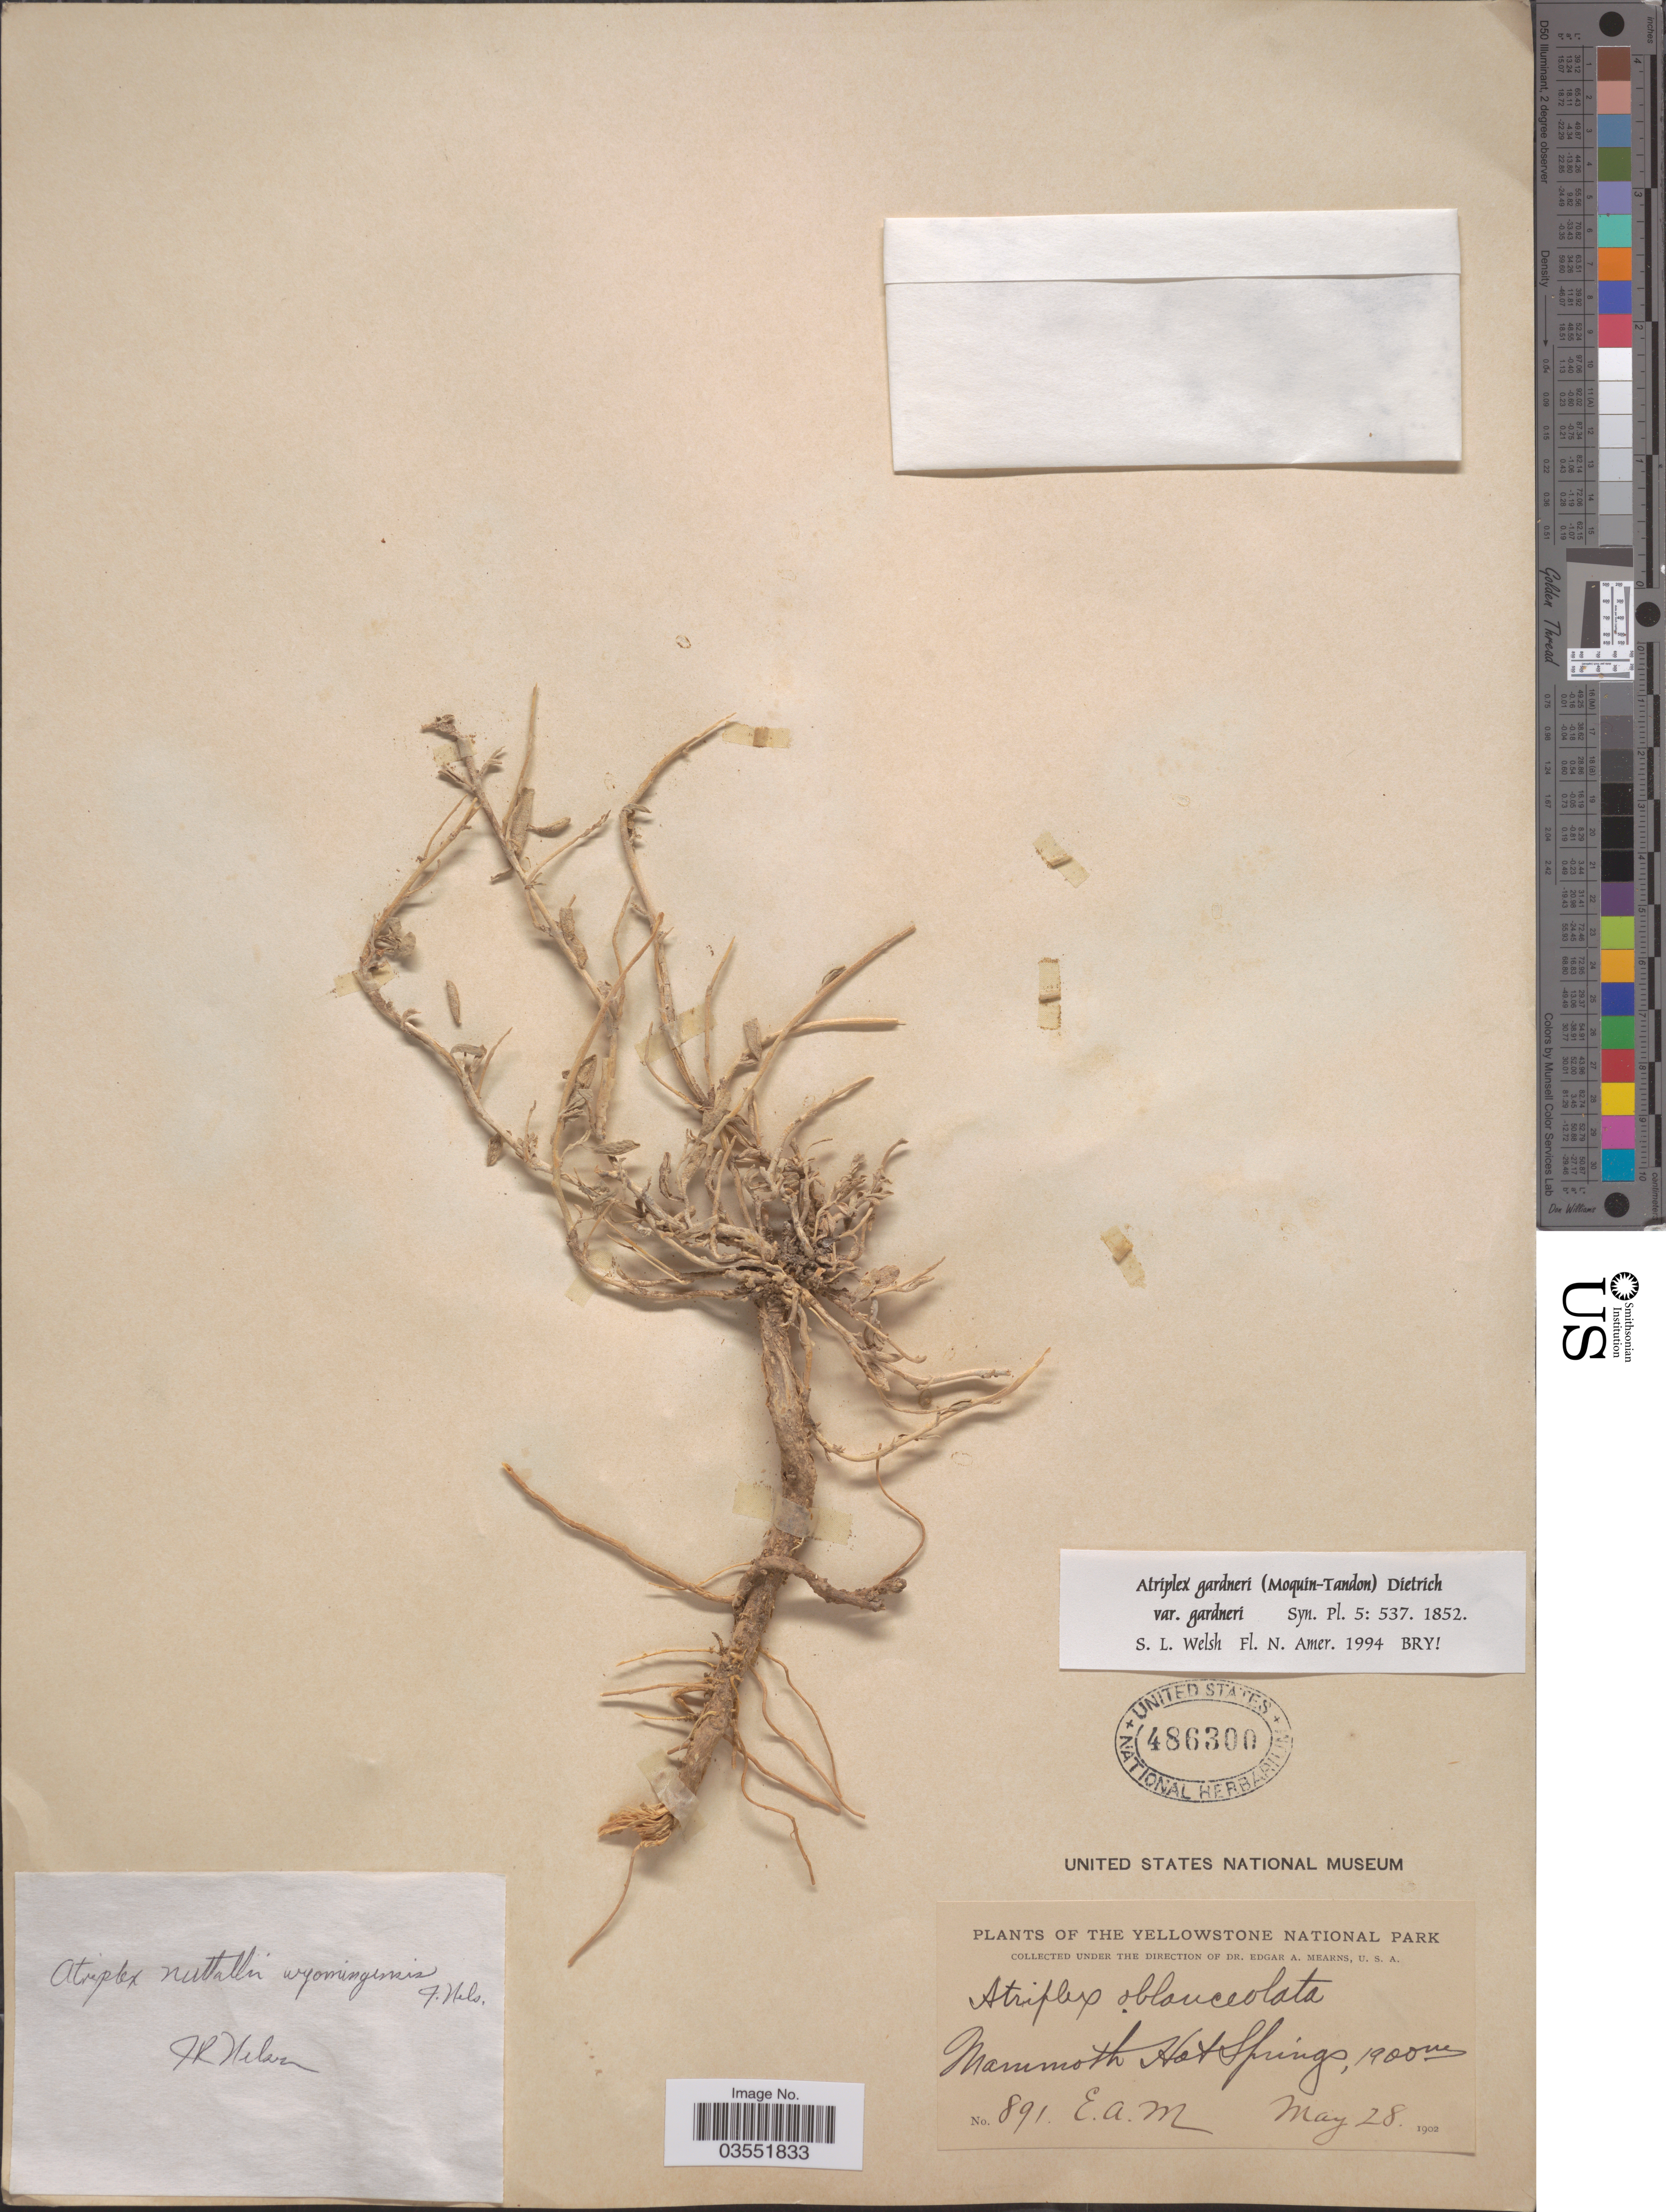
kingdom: Plantae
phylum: Tracheophyta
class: Magnoliopsida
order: Caryophyllales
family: Amaranthaceae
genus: Atriplex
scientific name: Atriplex gardneri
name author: (Moq.) D. Dietr.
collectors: E. A. Mearns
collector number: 891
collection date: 1902-05-28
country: United States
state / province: Wyoming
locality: Yellowstone National Park. Mammoth Hot Springs.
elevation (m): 1900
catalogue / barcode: US 486300